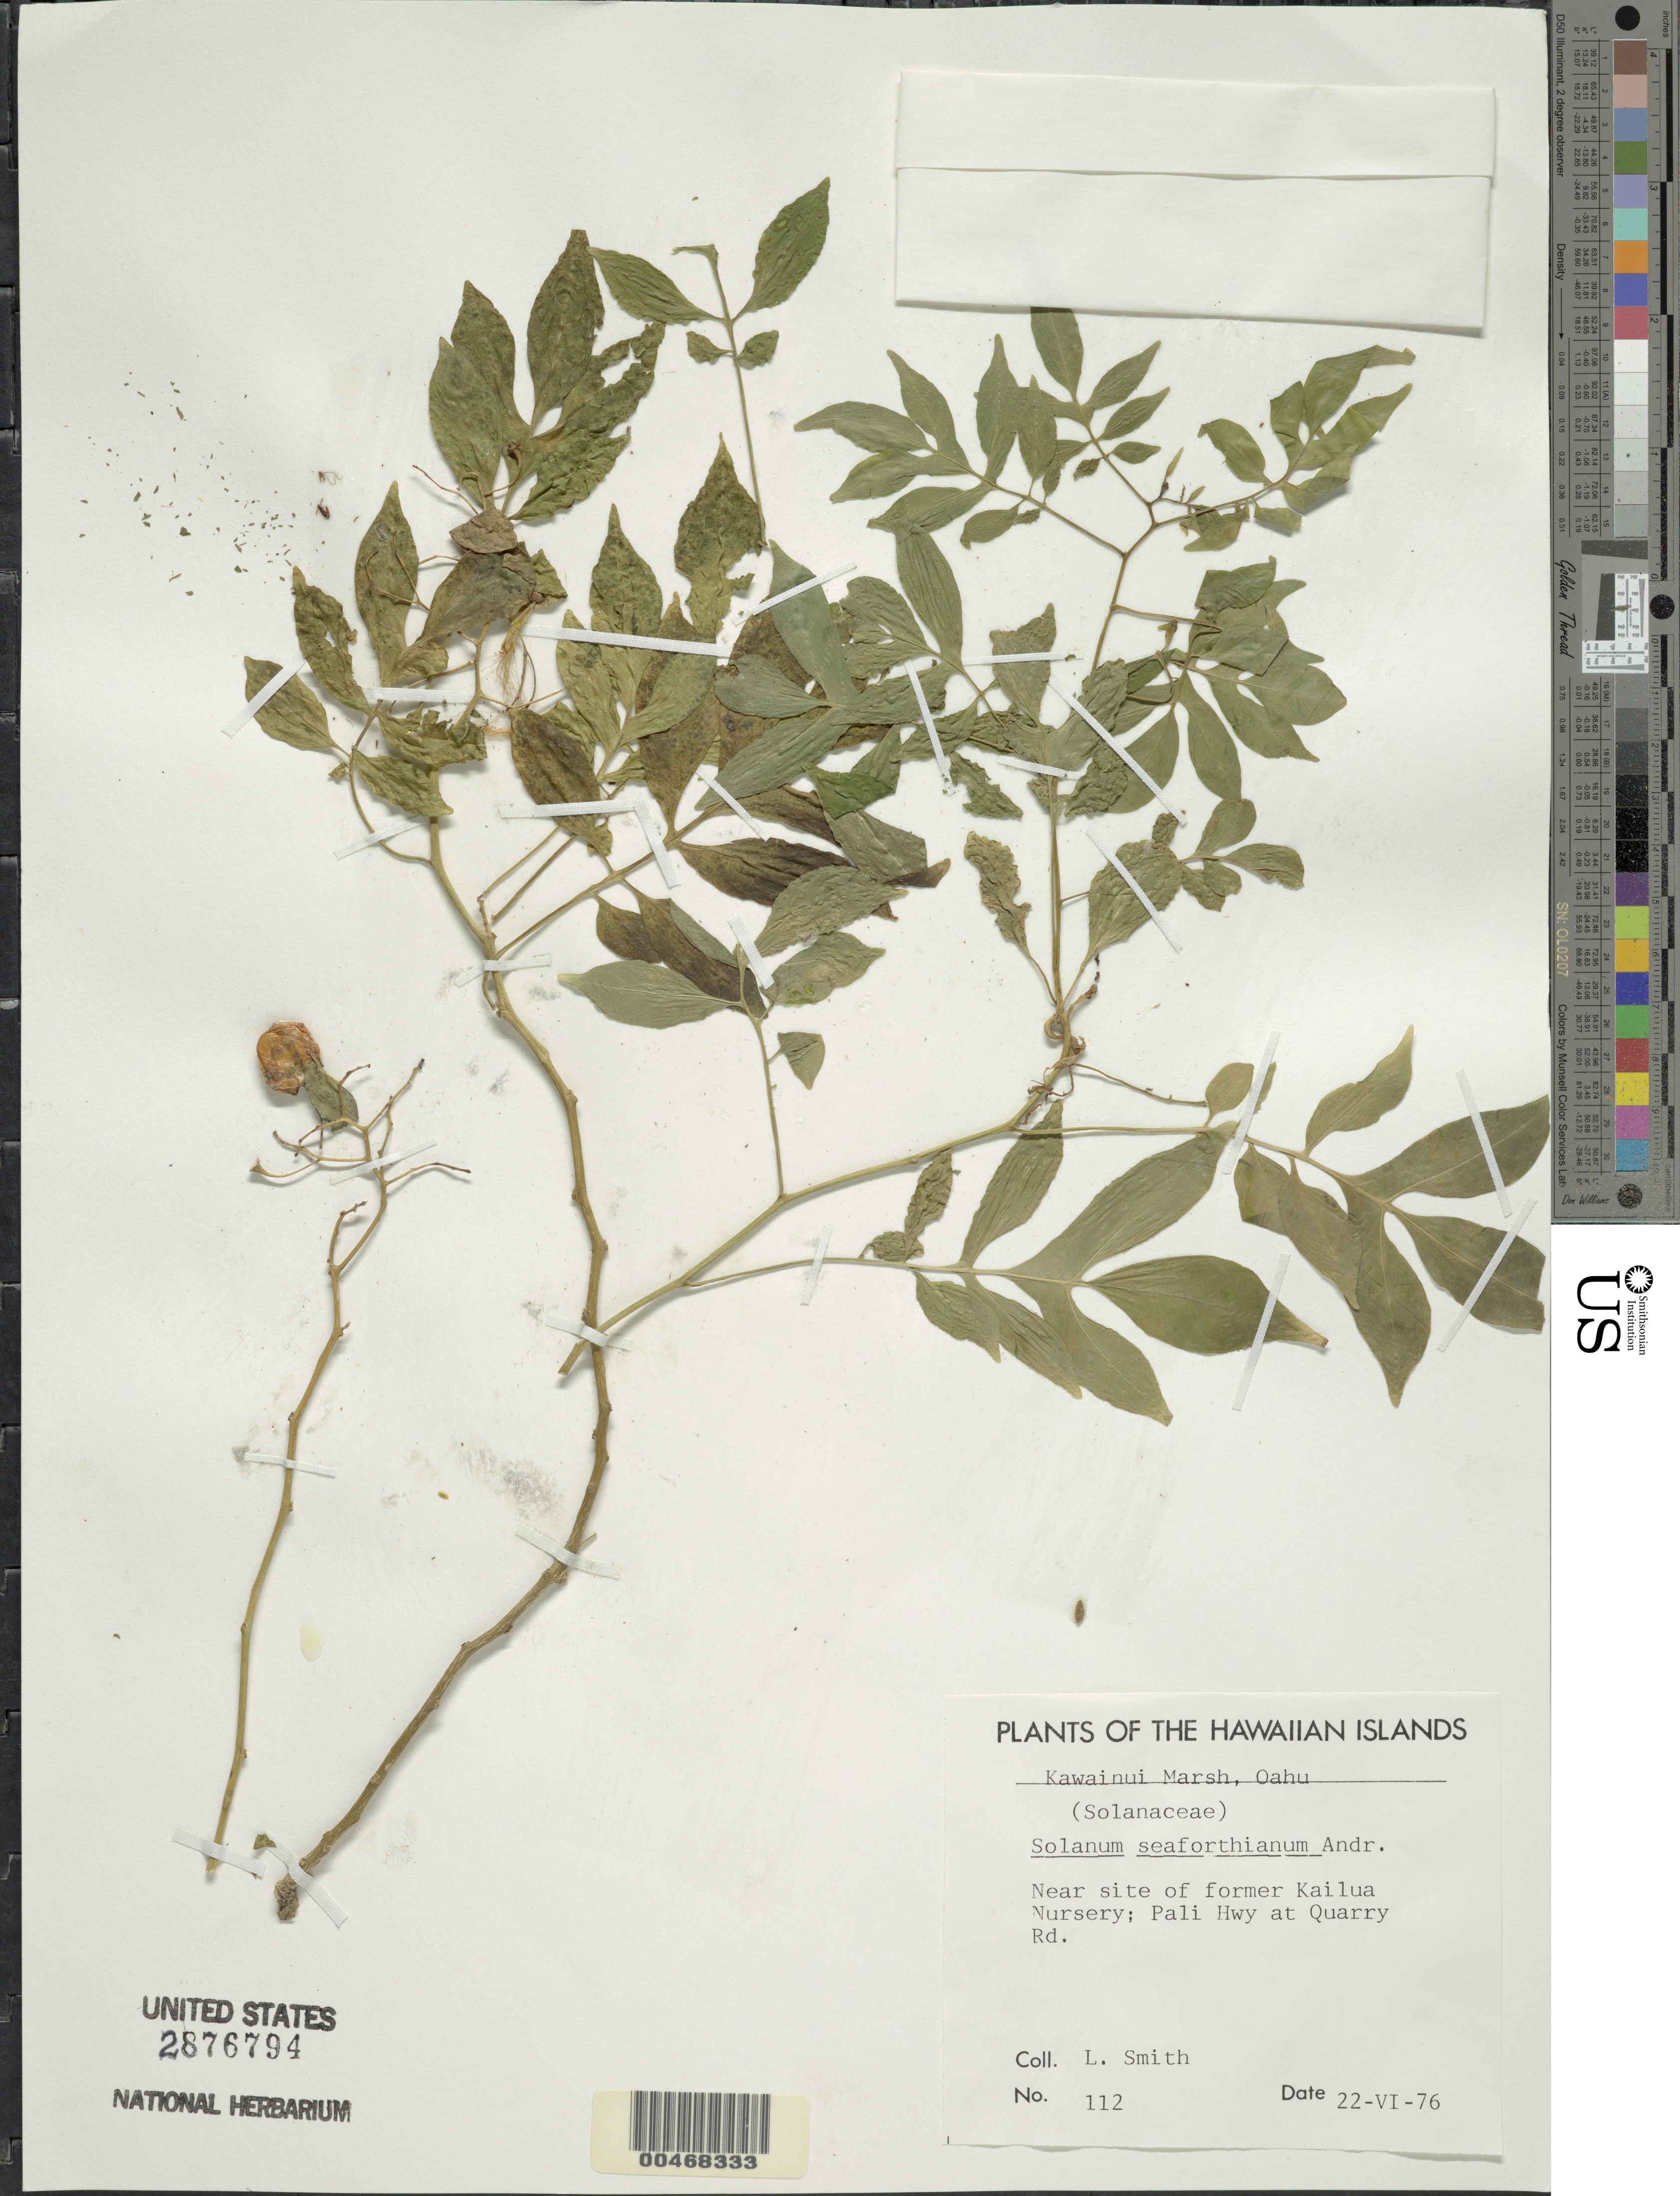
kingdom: Plantae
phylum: Tracheophyta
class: Magnoliopsida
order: Solanales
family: Solanaceae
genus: Solanum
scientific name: Solanum seaforthianum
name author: Andrews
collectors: L. Smith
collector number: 112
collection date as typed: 22 Jun 1976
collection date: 1976-06-22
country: United States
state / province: Hawaii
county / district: Honolulu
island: Oahu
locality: Kawainui Marsh, near site of former Kailua Nursery, Pali Hwy. at Quarry Rd.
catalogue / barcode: US 2876794